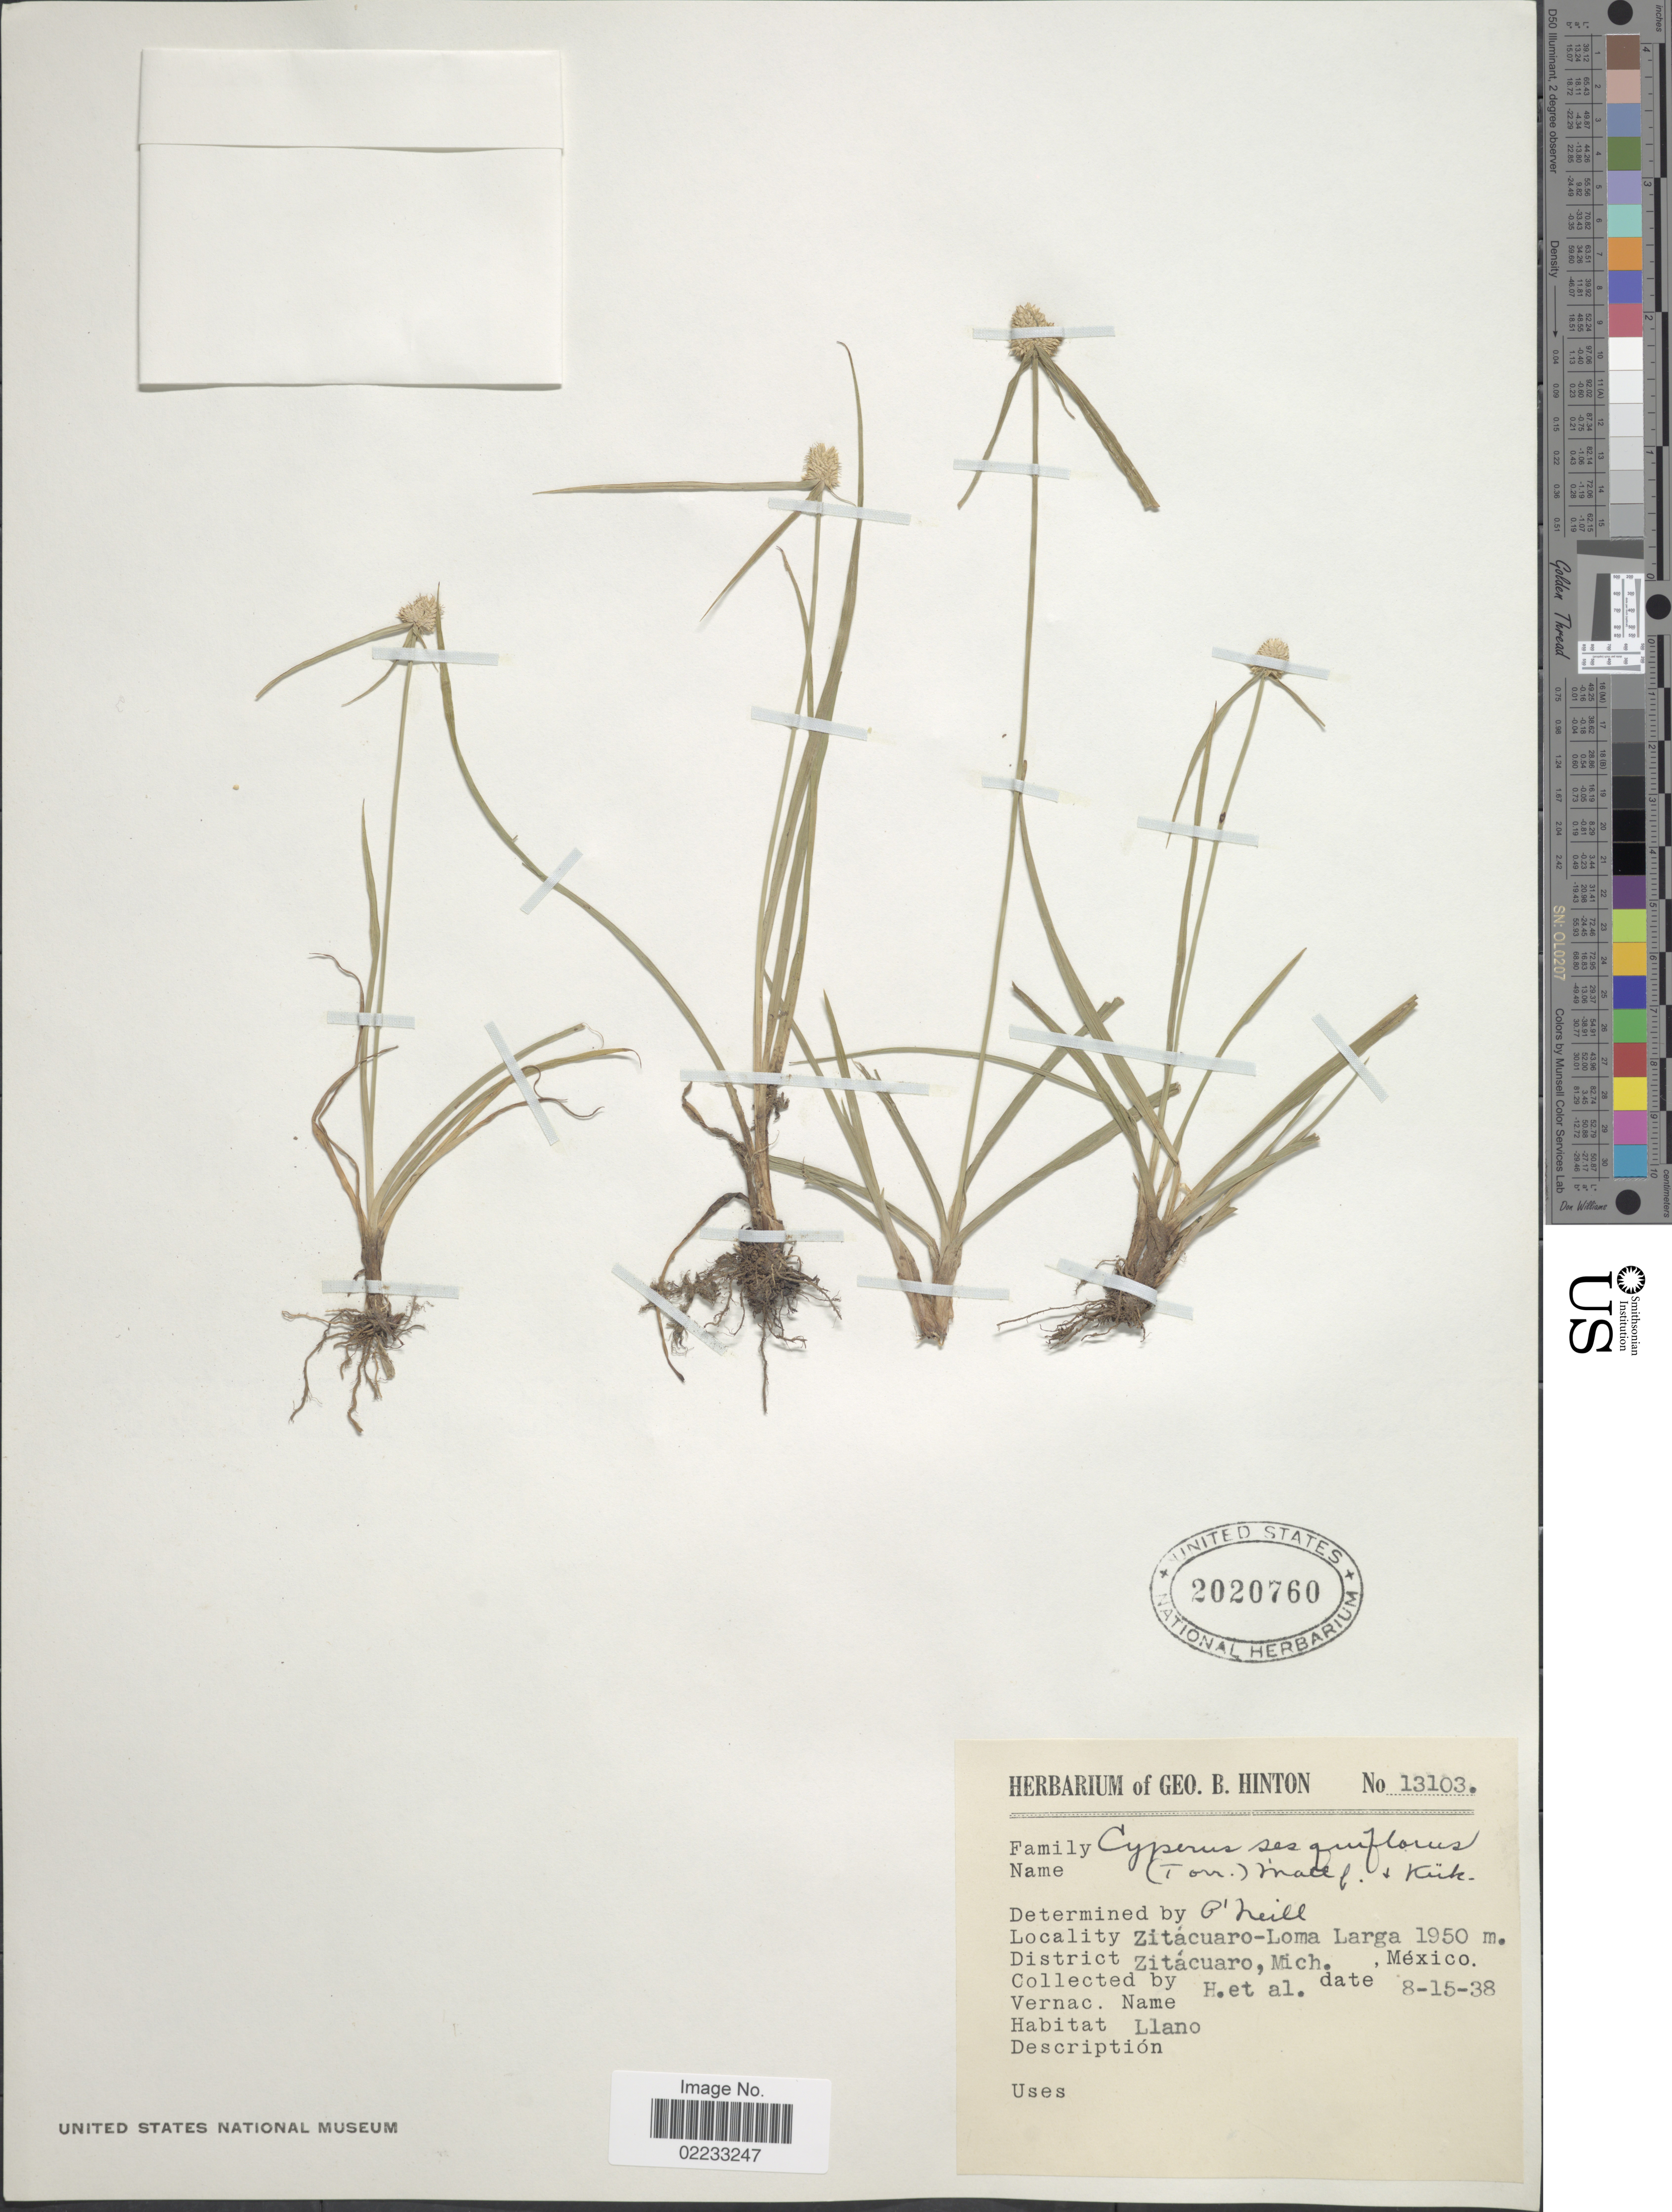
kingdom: Plantae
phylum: Tracheophyta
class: Liliopsida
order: Poales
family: Cyperaceae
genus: Cyperus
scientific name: Cyperus sesquiflorus subsp. sesquiflorus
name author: (Torr.) Mattf. & Kük.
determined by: Strong, M. T., (US), Smithsonian Institution - National Museum of Natural History (UNITED STATES)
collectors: G. B. Hinton & et al.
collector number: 13103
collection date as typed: Transcribed d/m/y: 15/8/38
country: Mexico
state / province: Michoacán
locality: Zitacuaro-Loma Larga, District Zitacuaro.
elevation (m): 1950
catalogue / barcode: US 2020760